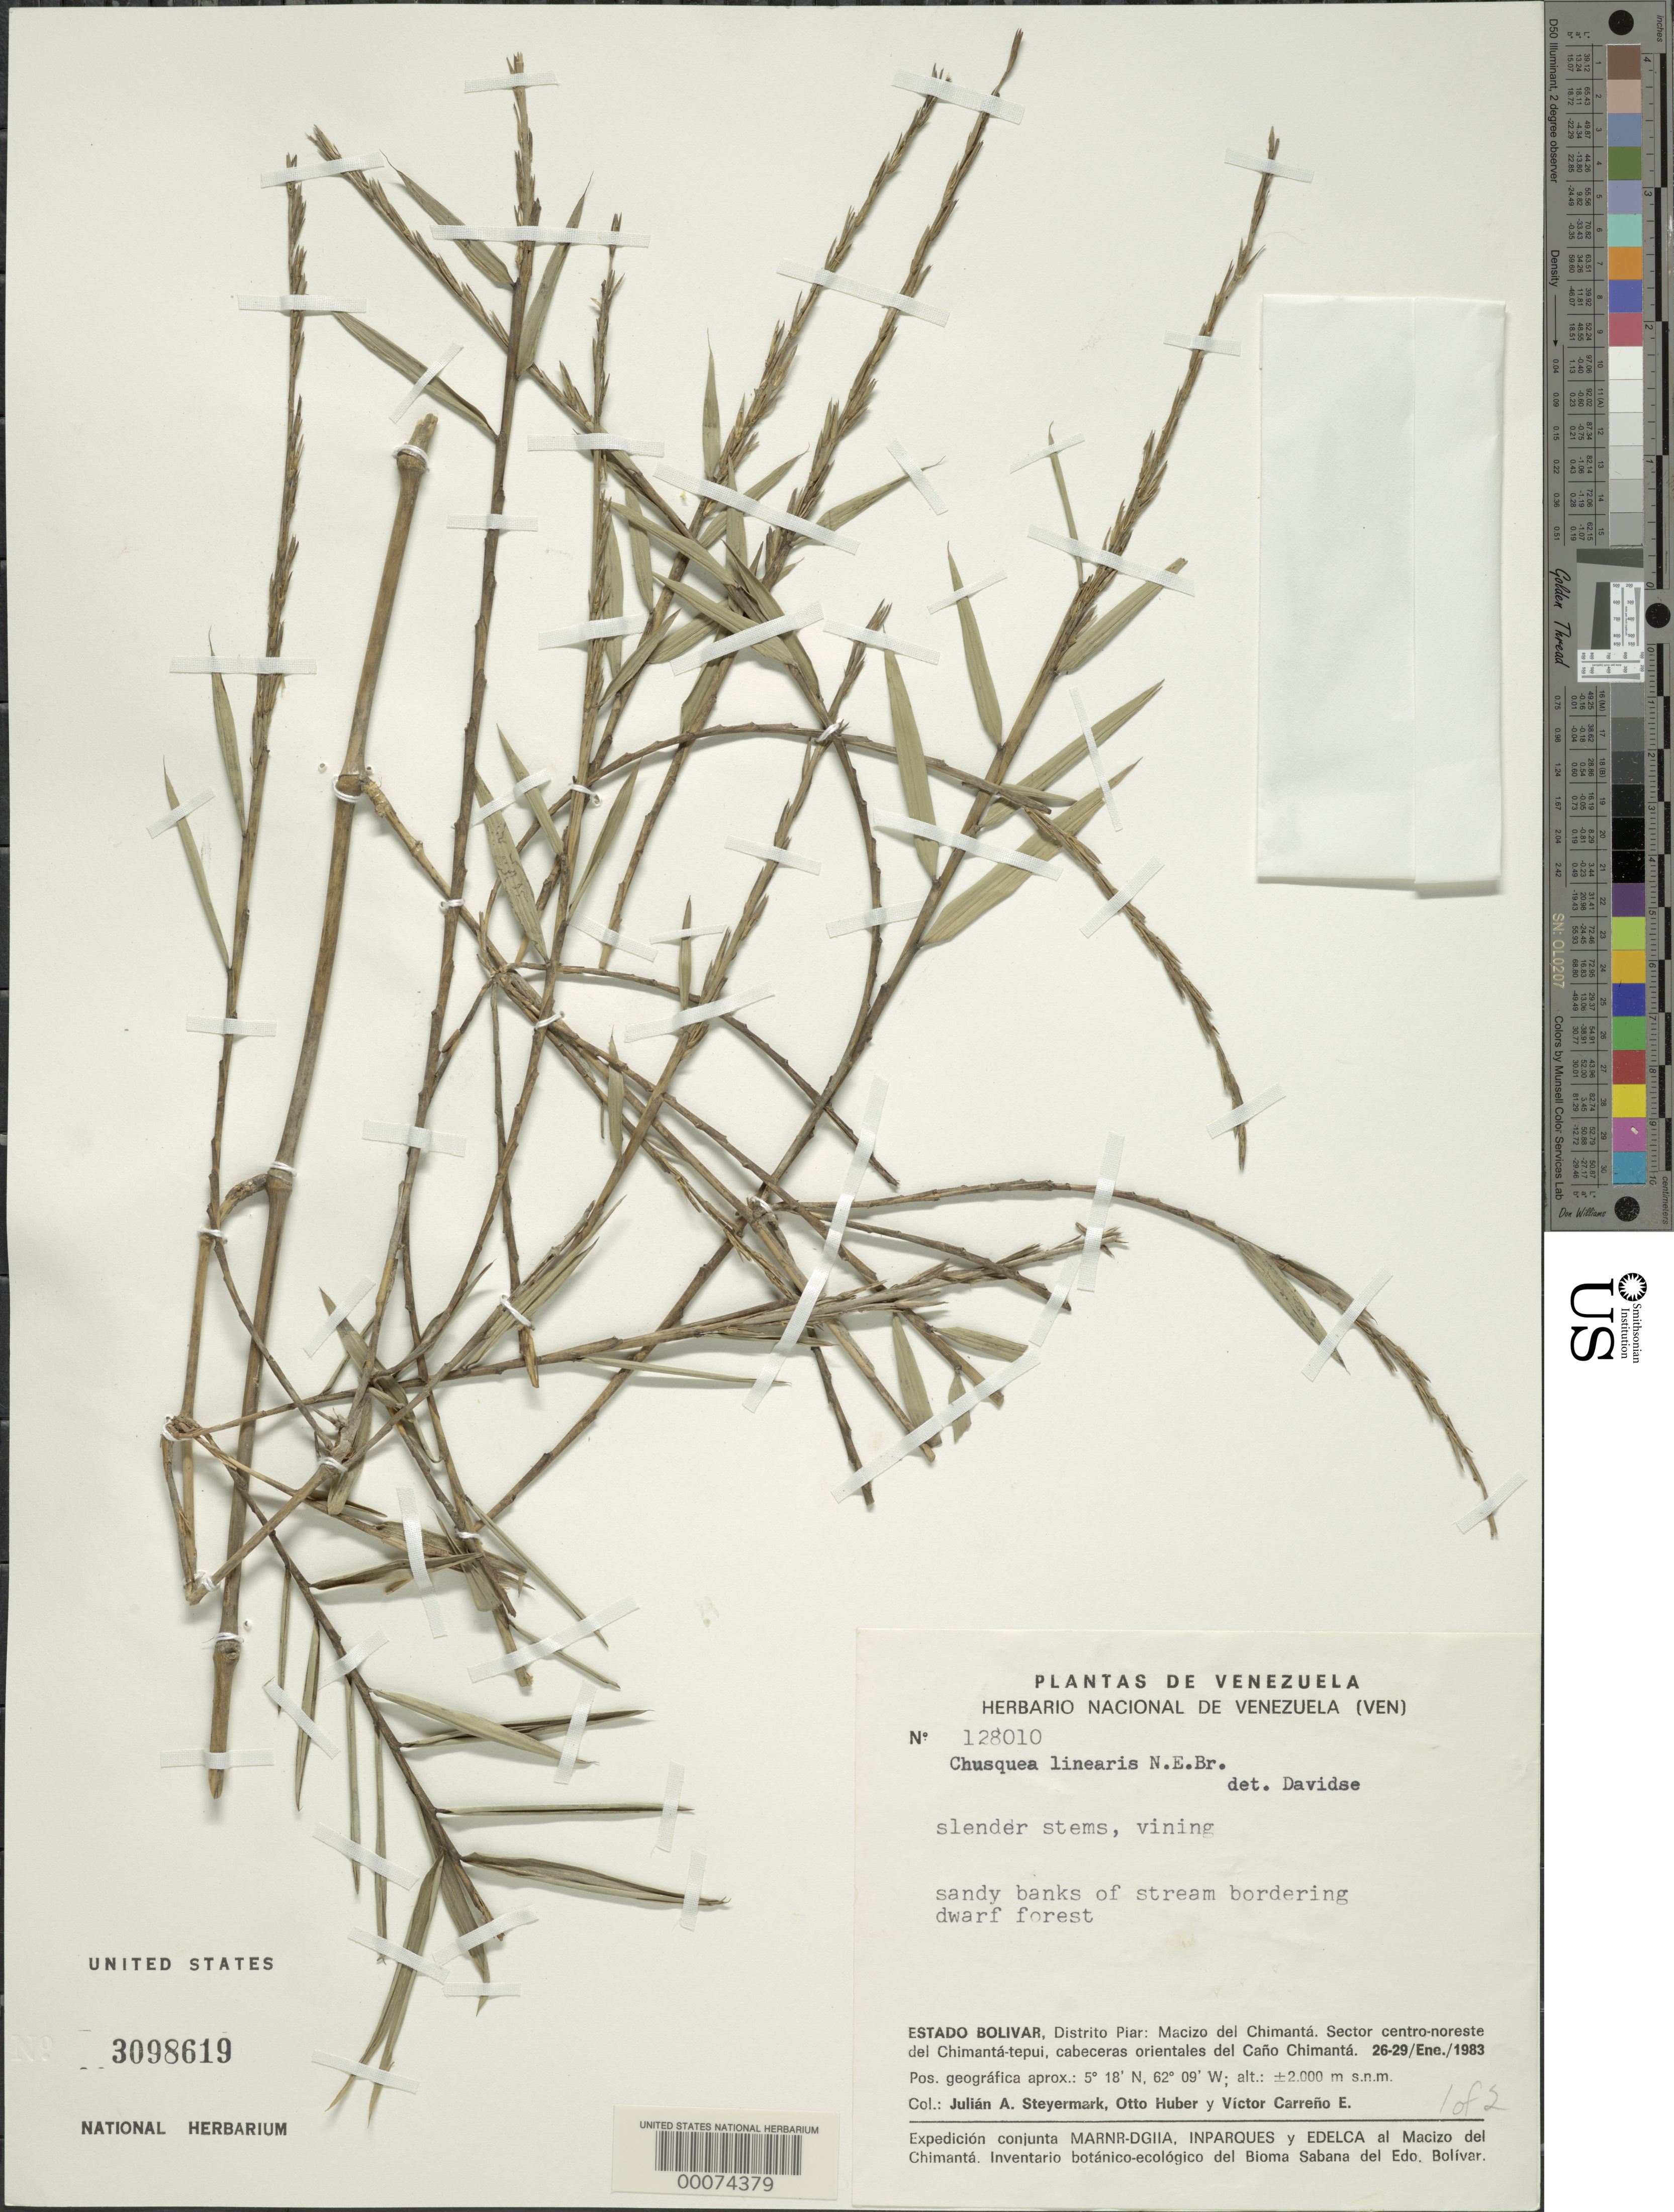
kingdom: Plantae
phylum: Tracheophyta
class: Liliopsida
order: Poales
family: Poaceae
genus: Chusquea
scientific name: Chusquea linearis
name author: N.E. Br.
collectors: J. Steyermark, O. Huber & V. Carreño E.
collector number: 128010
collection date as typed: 26 Jan 1983 to 29 Jan 1983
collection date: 1983-01-26/1983-01-29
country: Venezuela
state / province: Bolivar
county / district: Piar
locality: Macizo del chimanta, sector ne center of chimanta-tepui, cabeceras orientales of cano chimanta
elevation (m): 2000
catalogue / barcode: US 3098619